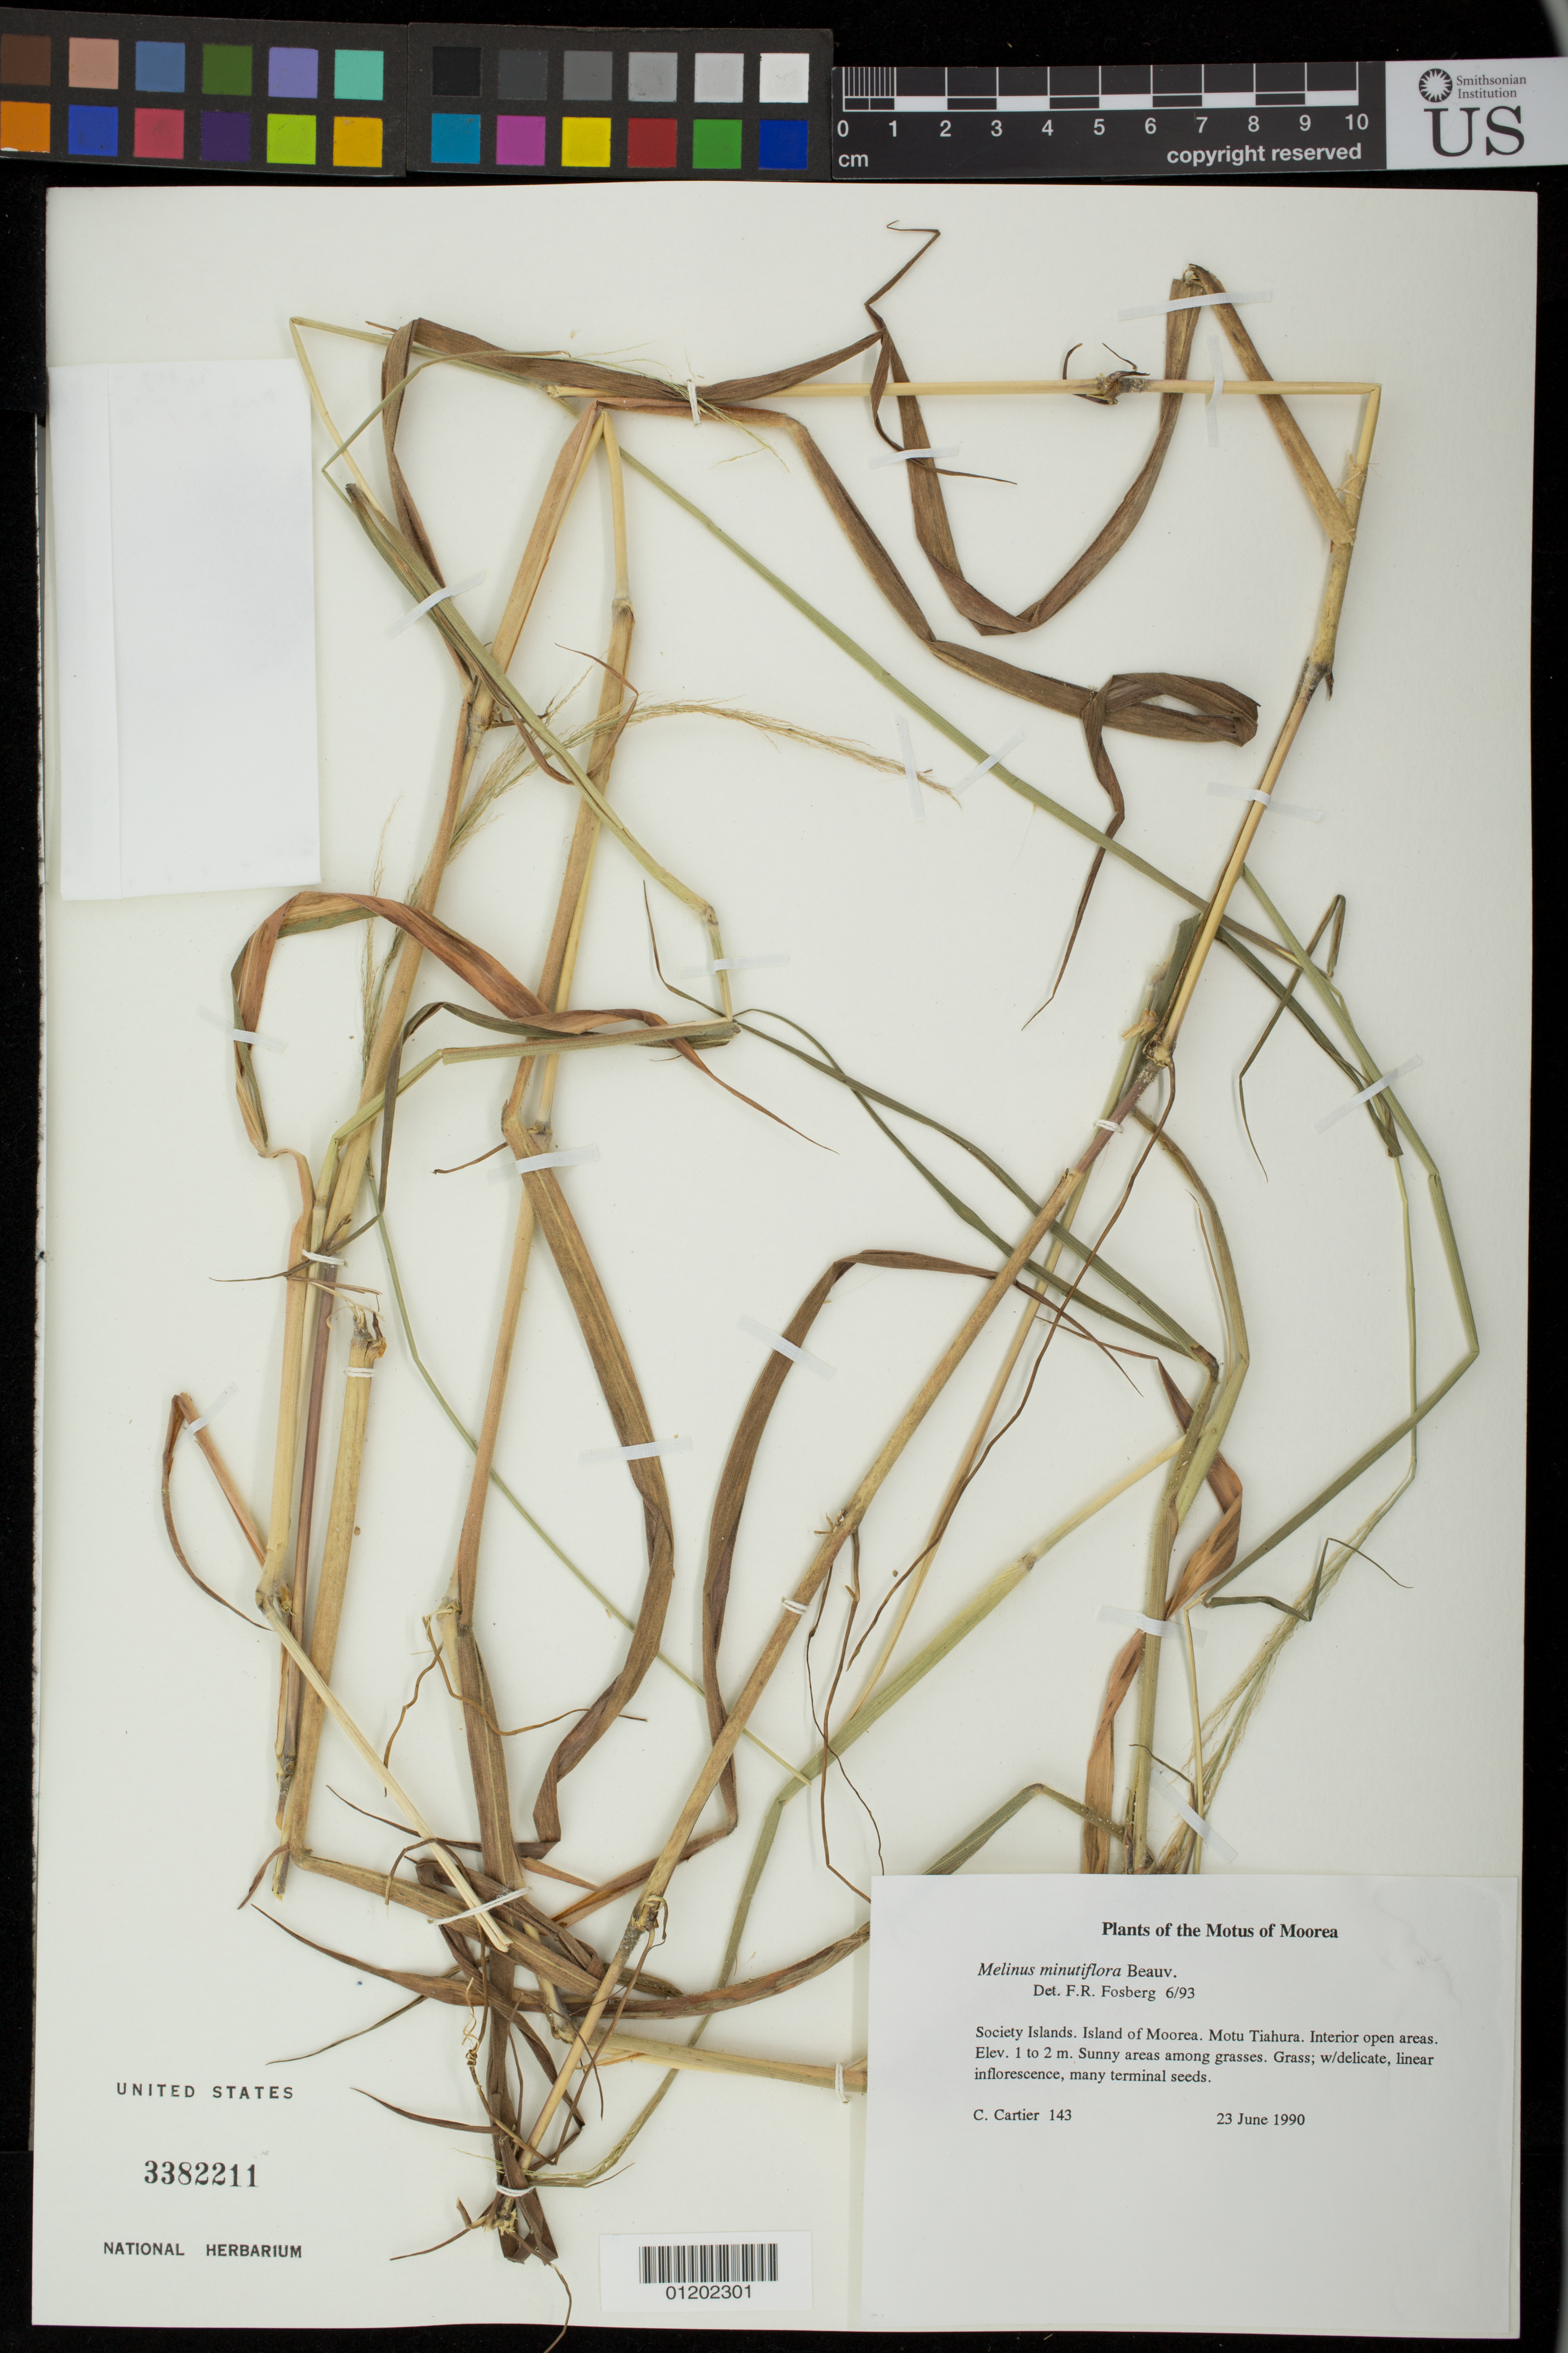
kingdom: Plantae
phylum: Tracheophyta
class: Liliopsida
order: Poales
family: Poaceae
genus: Melinis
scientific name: Melinis minutiflora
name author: P. Beauv.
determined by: Fosberg, F. R.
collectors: C. Cartier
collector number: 143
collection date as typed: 23 Jun 1990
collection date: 1990-06-23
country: French Polynesia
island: Moorea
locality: Interior open areas, Tiahura [Society Is.]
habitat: Sunny areas among grasses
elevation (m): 1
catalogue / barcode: US 3382211